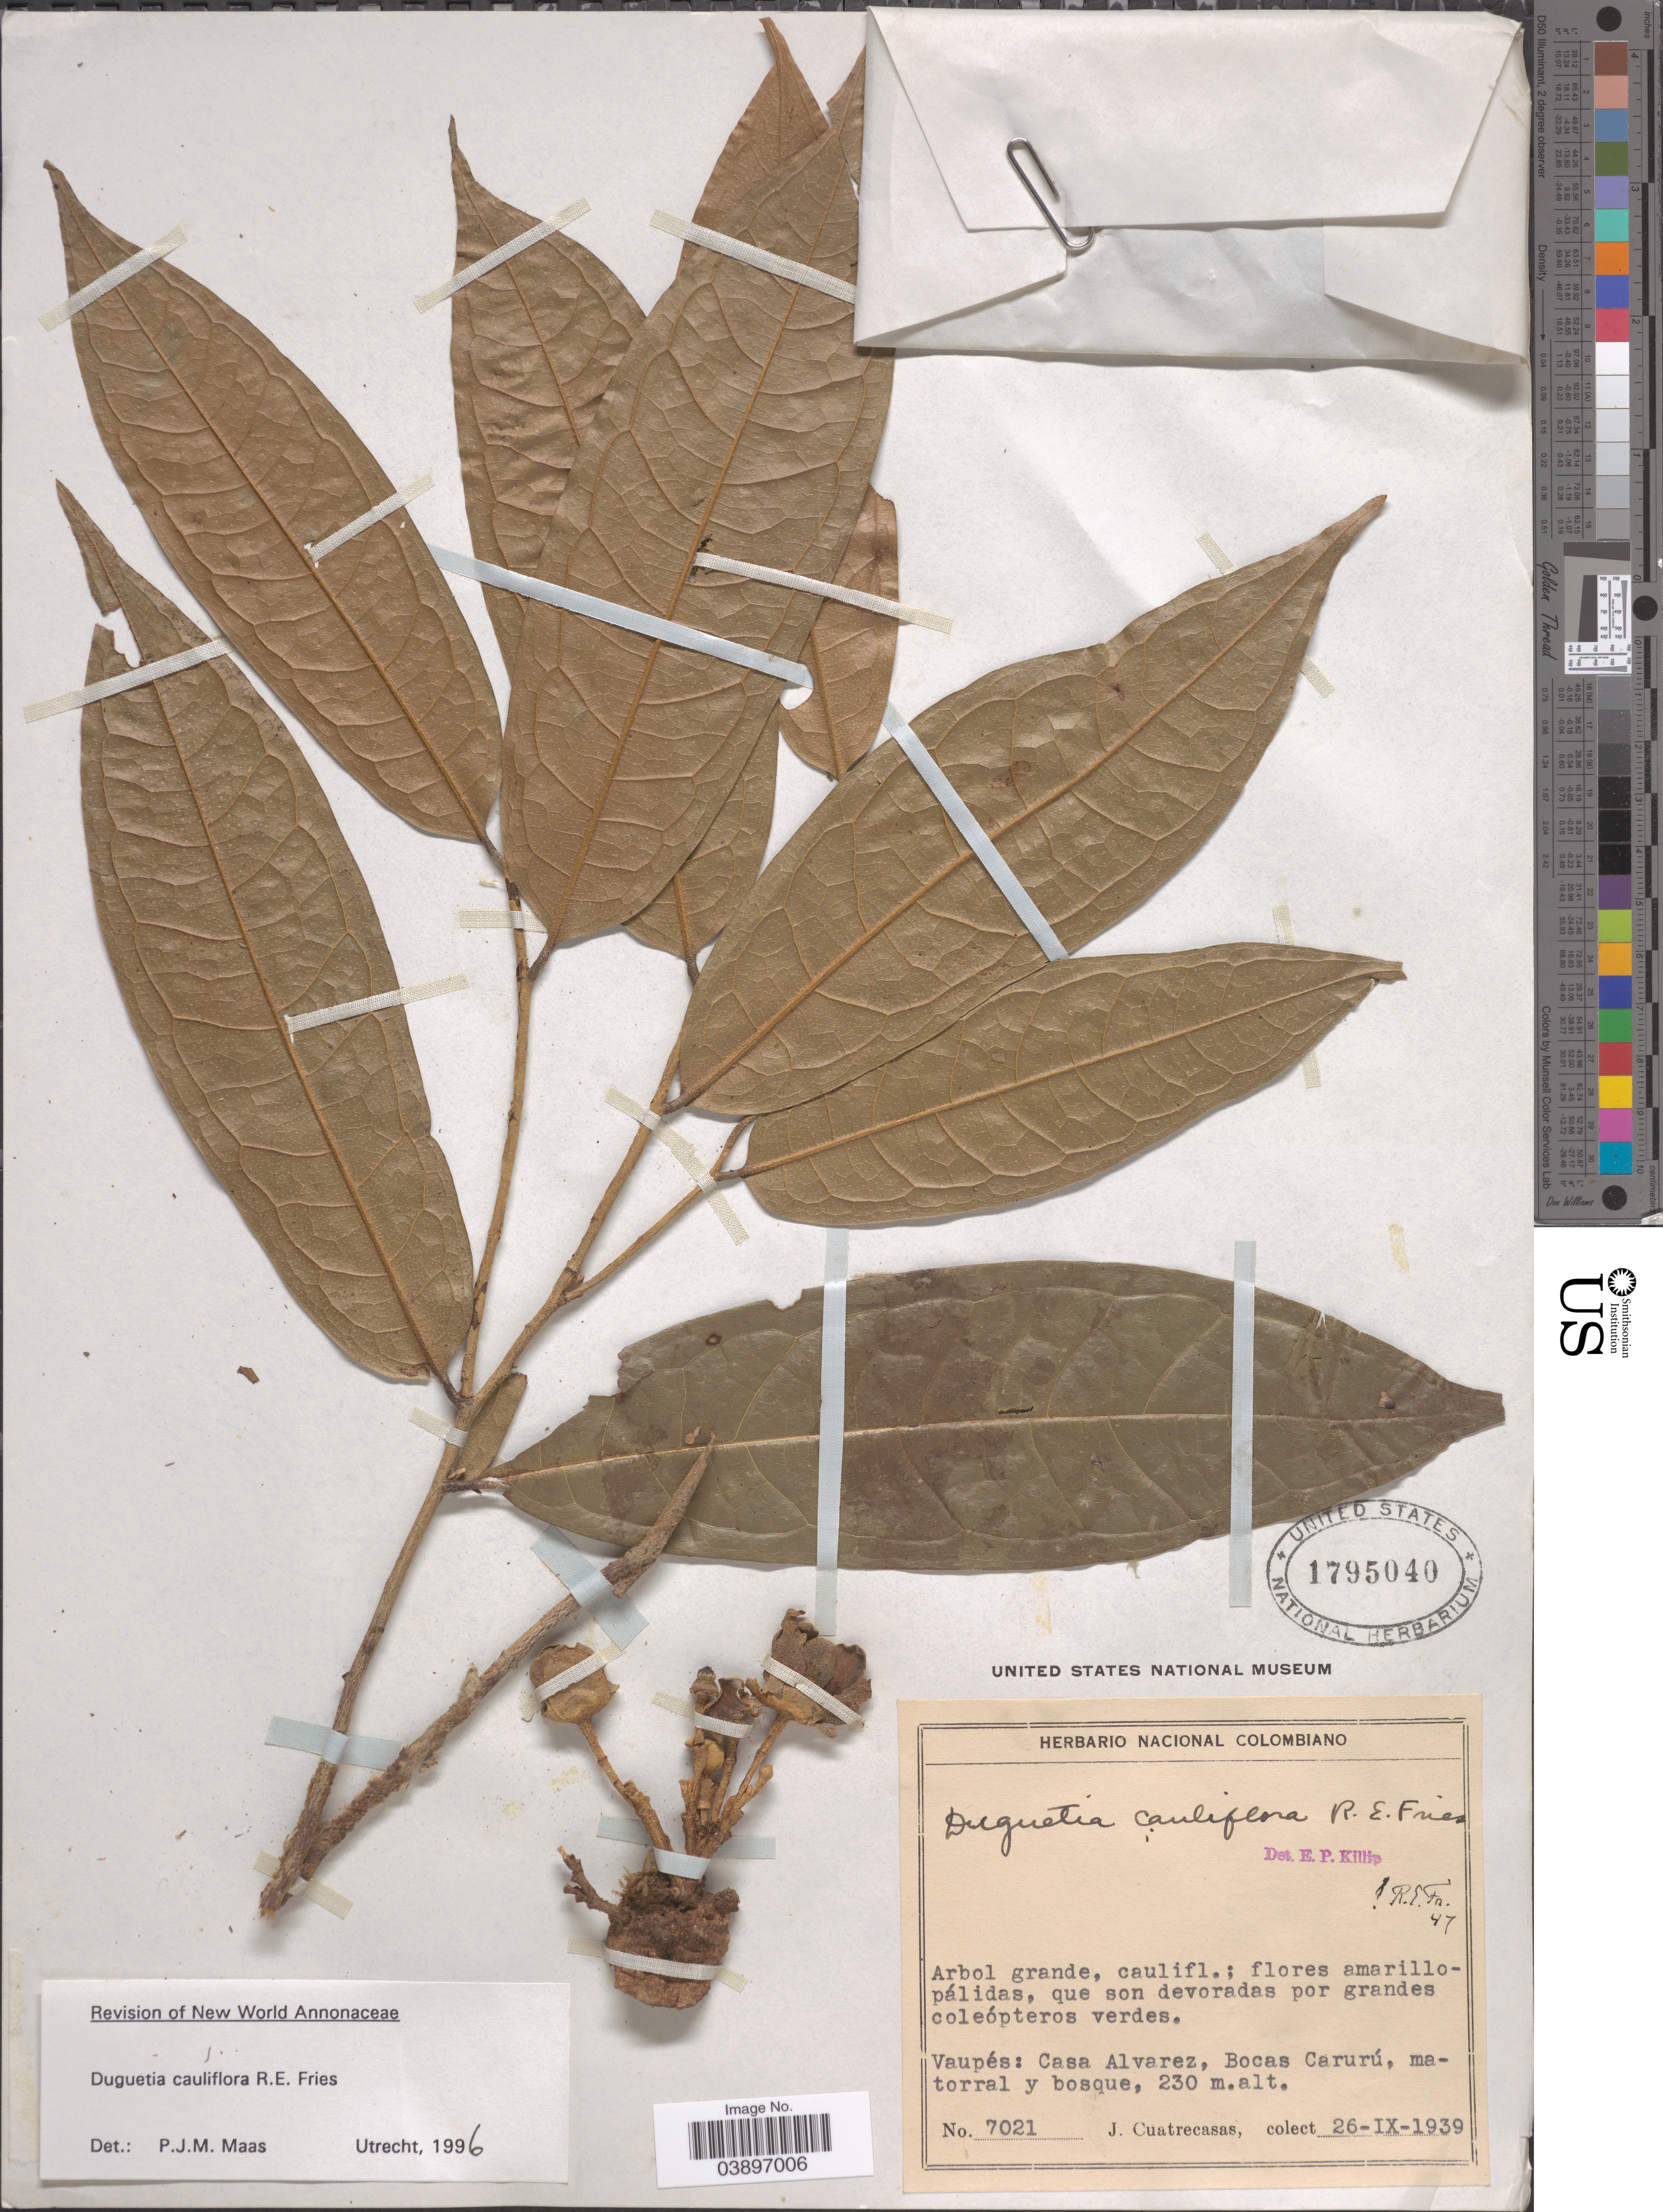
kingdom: Plantae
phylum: Tracheophyta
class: Magnoliopsida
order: Magnoliales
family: Annonaceae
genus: Duguetia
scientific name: Duguetia cauliflora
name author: R.E. Fr.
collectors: J. Cuatrecasas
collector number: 7021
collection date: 1939-09-26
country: Colombia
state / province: Vaupés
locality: Casa Alvarez, Bocas Carurú matorral y bosque.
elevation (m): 230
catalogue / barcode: US 1795040